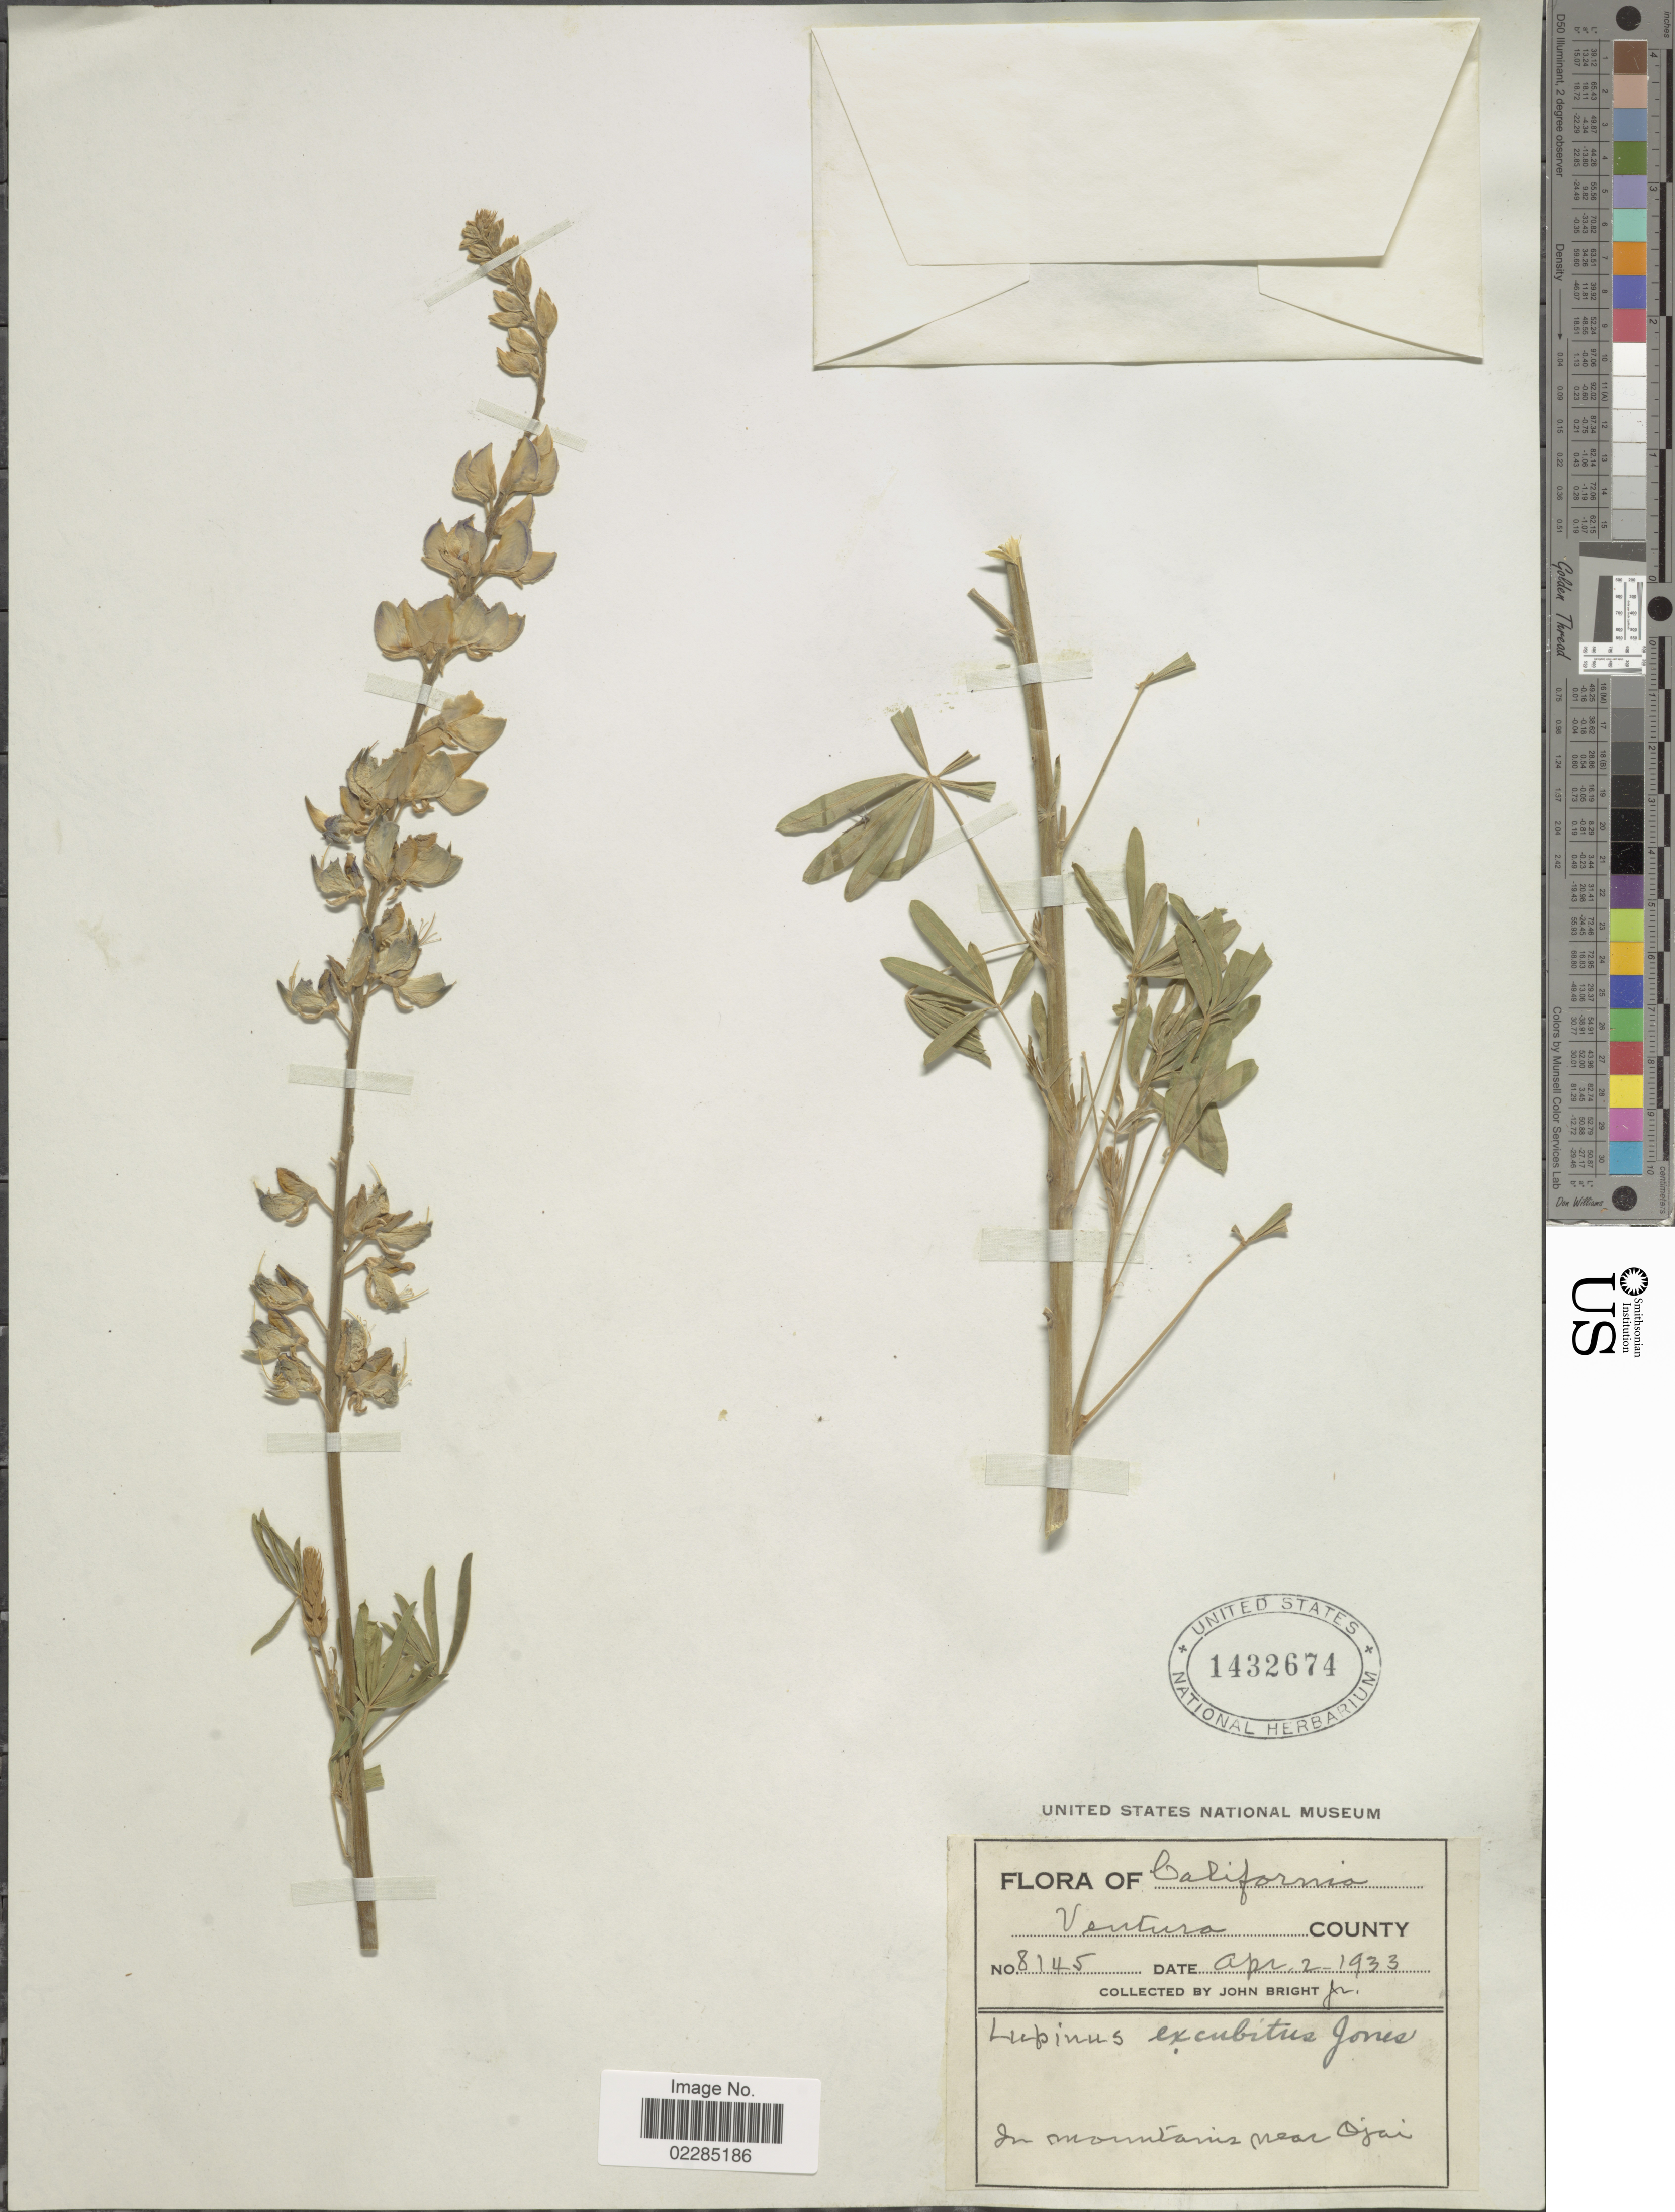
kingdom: Plantae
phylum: Tracheophyta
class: Magnoliopsida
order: Fabales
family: Fabaceae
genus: Lupinus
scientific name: Lupinus excubitus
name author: M.E. Jones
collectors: J. Bright Jr.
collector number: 8145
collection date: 1933-04-02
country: United States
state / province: California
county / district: Ventura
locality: Ventura County. in mountains near Ojai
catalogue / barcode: US 1432674